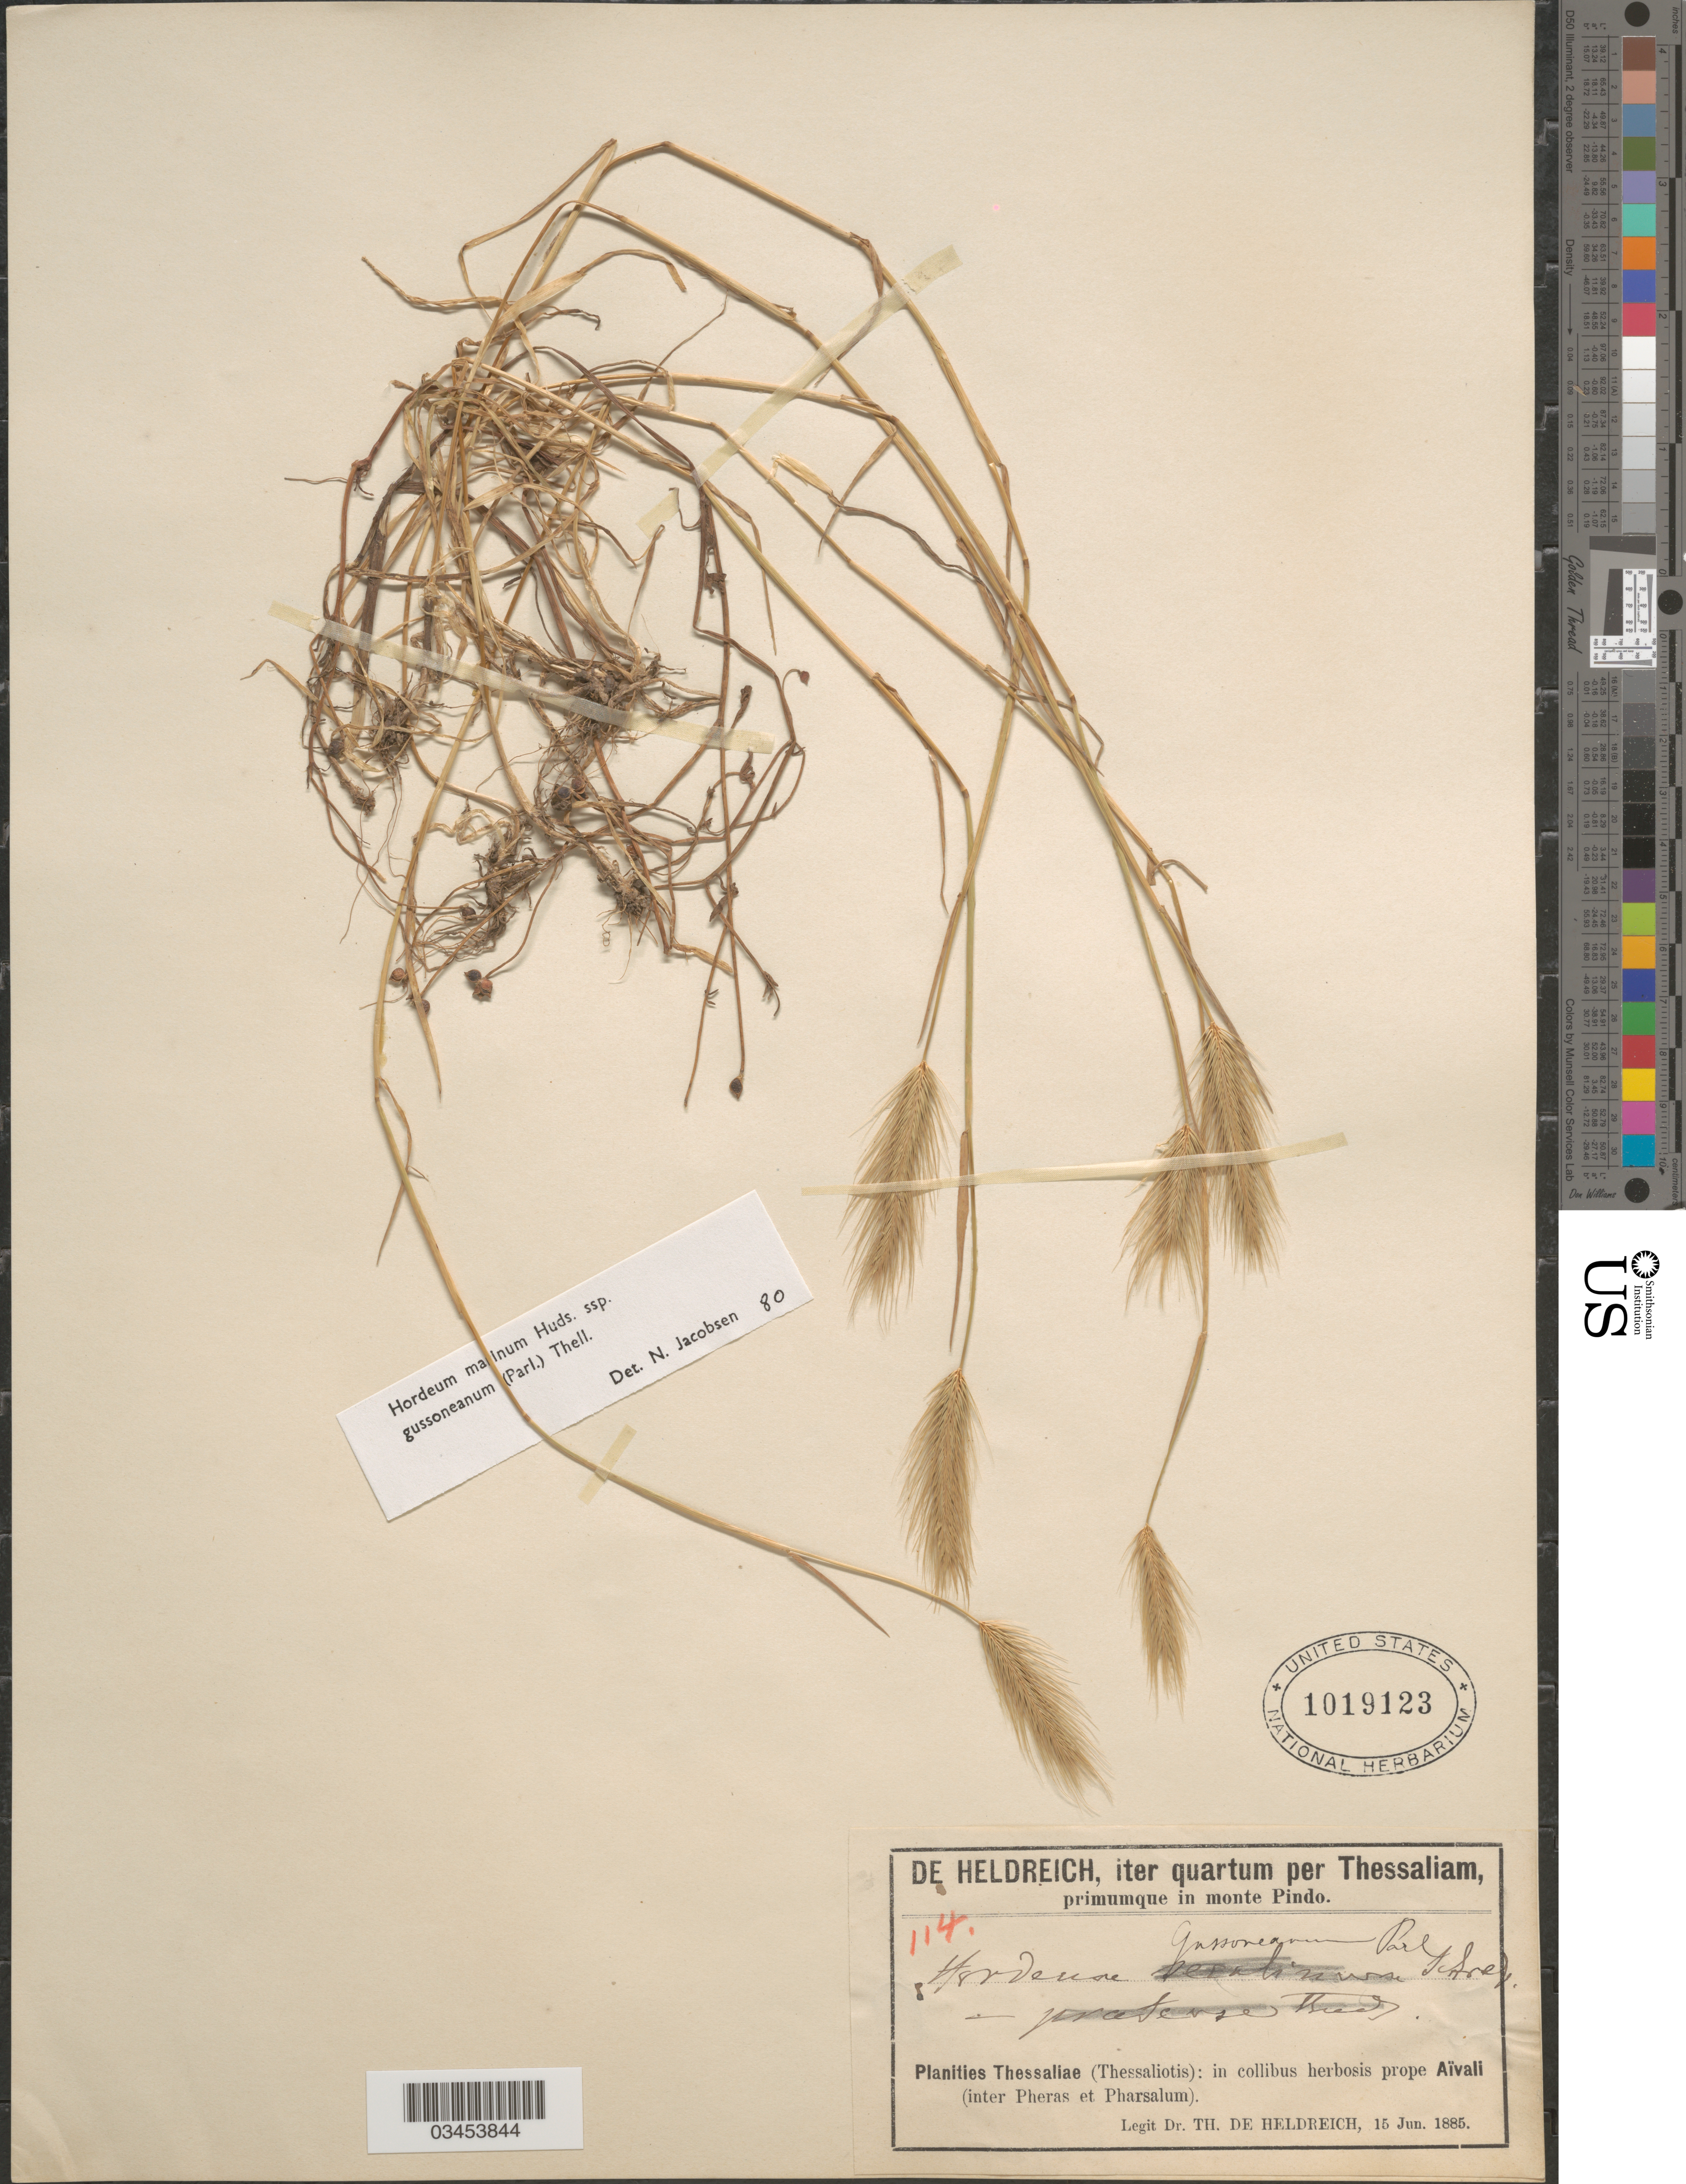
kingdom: Plantae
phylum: Tracheophyta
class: Liliopsida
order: Poales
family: Poaceae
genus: Hordeum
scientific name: Hordeum marinum subsp. gussoneanum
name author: (Parl.) Thell.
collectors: T. De Heldreich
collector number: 1174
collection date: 1885-06-15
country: Greece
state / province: Thessaly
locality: Iter quartum Thessaliam, primumque in monte Pindo. Planities Thessaliae (Thessaliotis): in collibus herbosis prope Aïvali (inter Pheras et Pharsalum).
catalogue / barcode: US 1019123